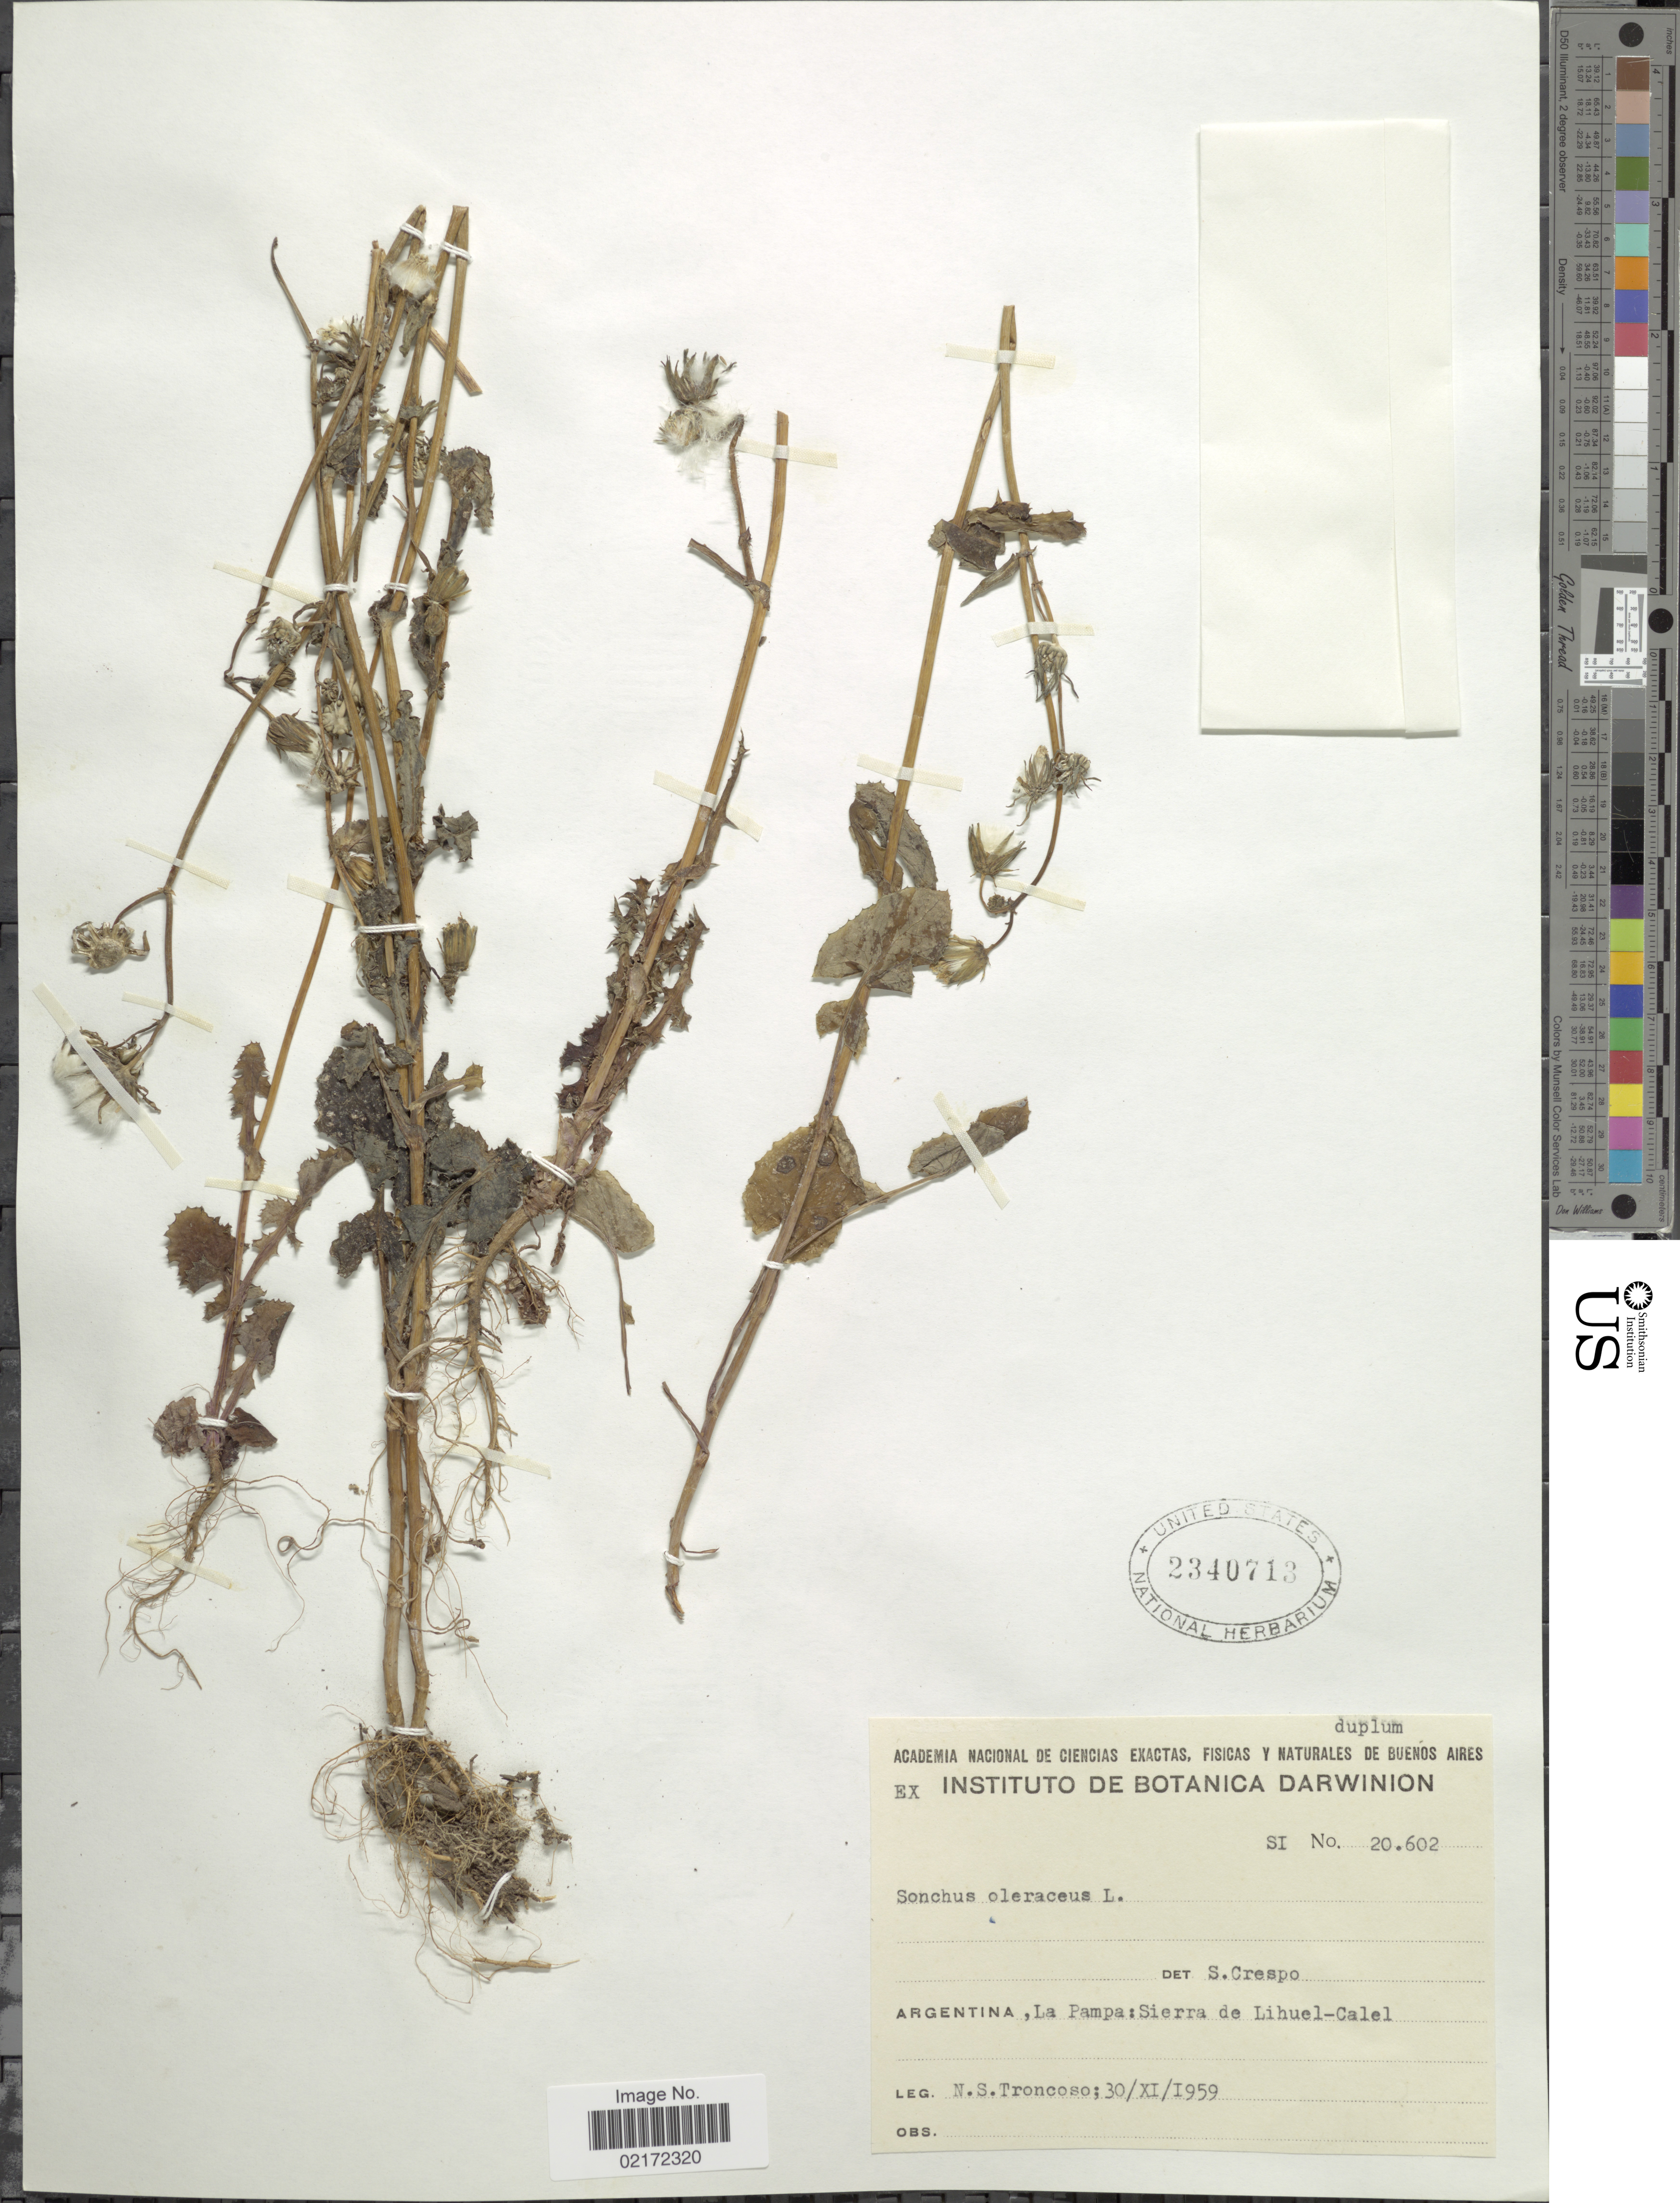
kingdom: Plantae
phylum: Tracheophyta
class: Magnoliopsida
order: Asterales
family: Asteraceae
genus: Sonchus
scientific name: Sonchus oleraceus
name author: L.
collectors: N. Troncoso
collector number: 20602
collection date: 1959-11-30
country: Argentina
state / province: La Pampa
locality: Argentina, La Pampa: Sierra de Lihuel-Calel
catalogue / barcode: US 2340713